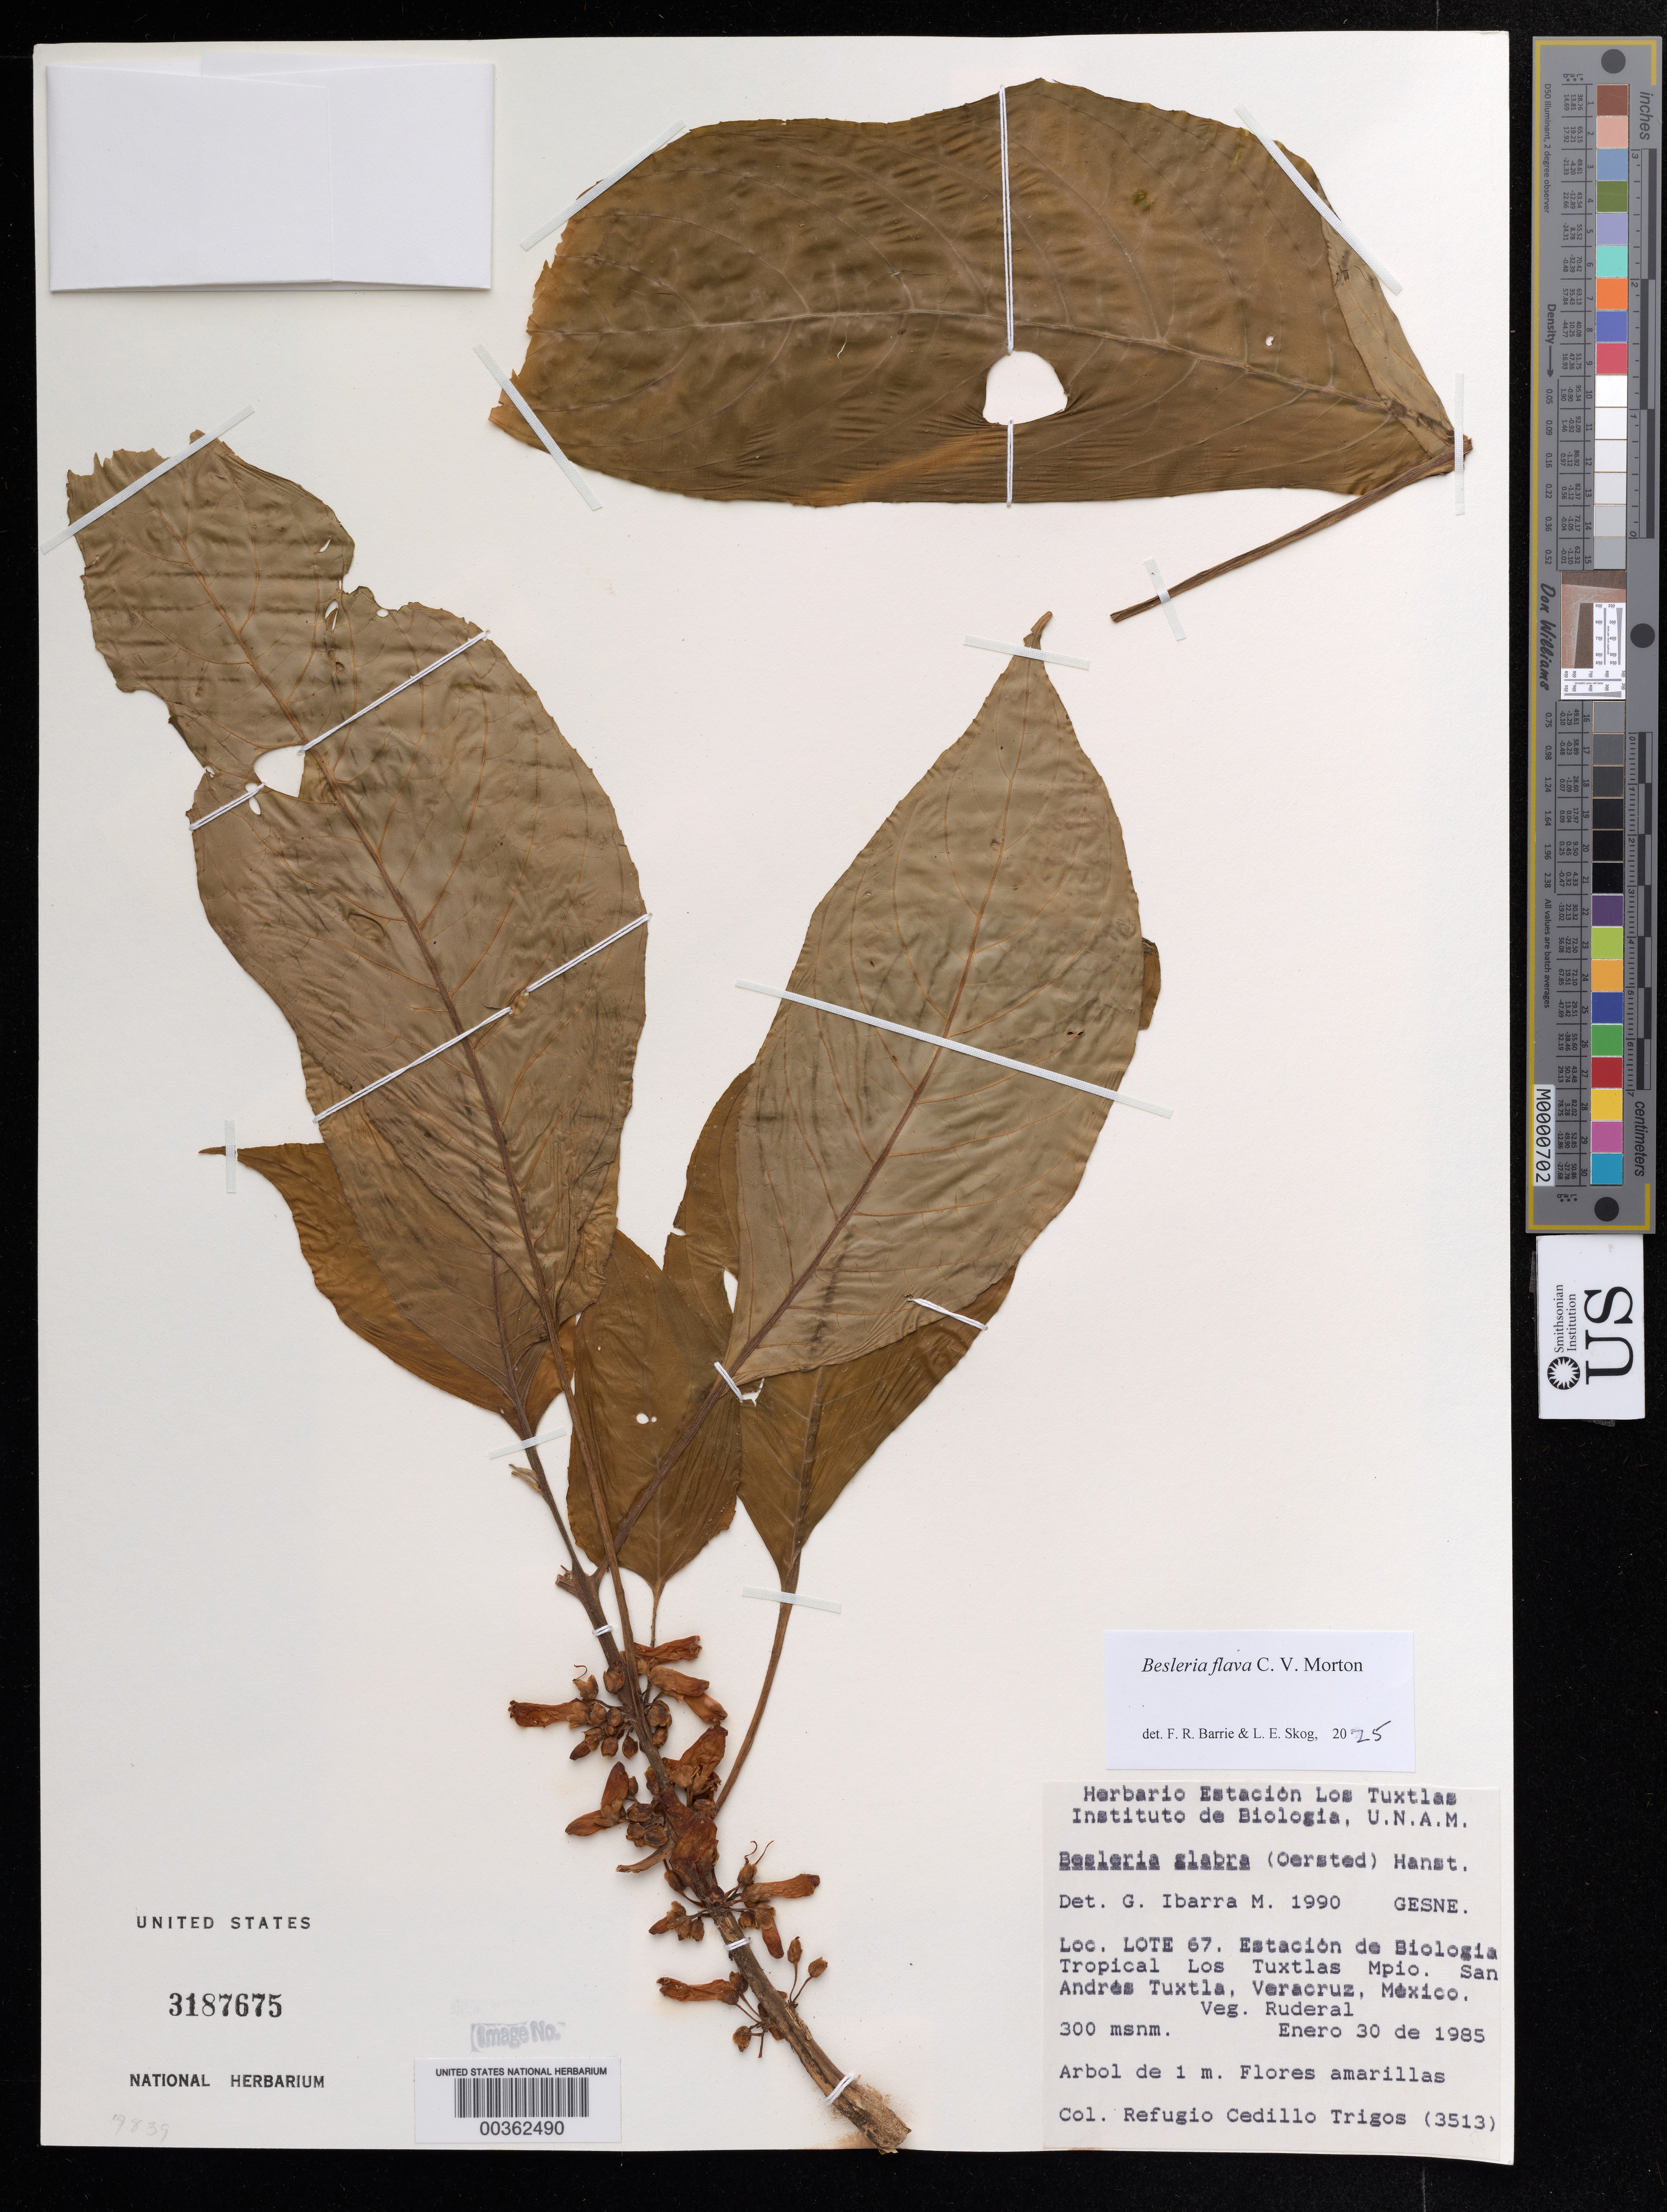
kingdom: Plantae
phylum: Tracheophyta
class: Magnoliopsida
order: Lamiales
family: Gesneriaceae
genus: Besleria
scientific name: Besleria glabra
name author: (Oerst.) Hanst.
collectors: R. Triggs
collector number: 3513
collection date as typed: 30 Jan 1985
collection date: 1985-01-30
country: Mexico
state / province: Veracruz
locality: San Andres Tuxtla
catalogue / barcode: US 3187675